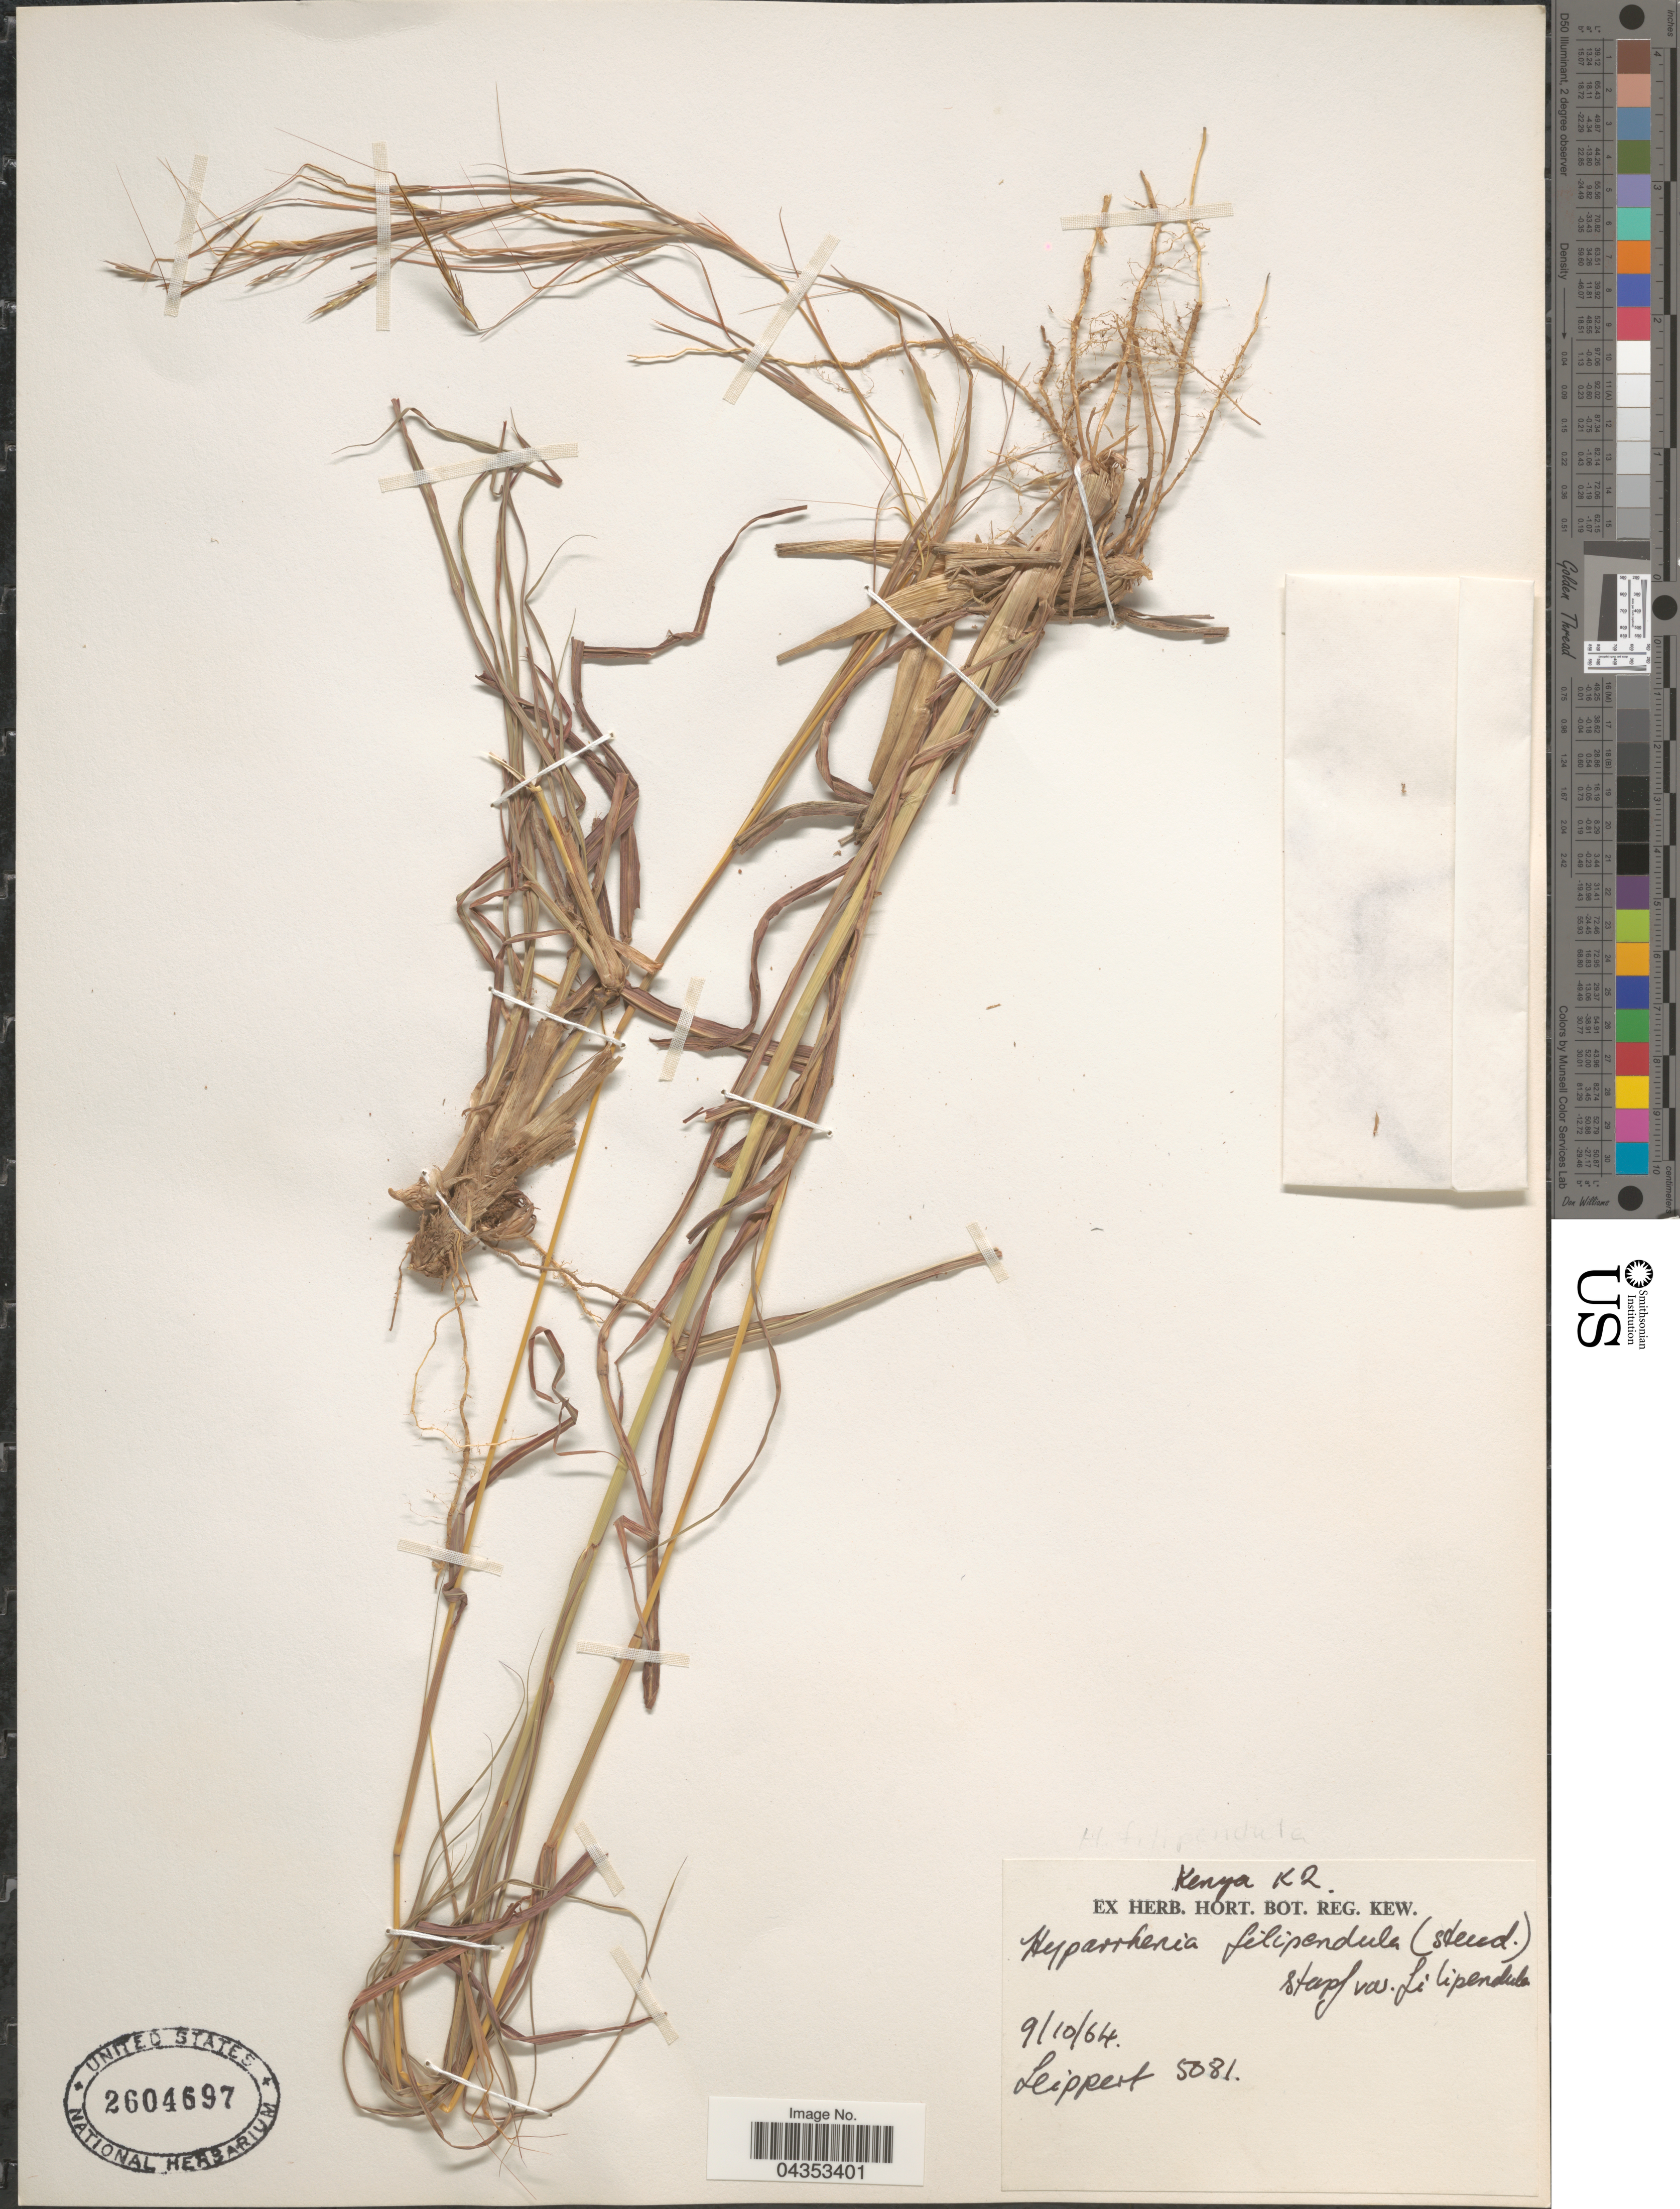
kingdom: Plantae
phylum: Tracheophyta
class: Liliopsida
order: Poales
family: Poaceae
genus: Hyparrhenia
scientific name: Hyparrhenia filipendula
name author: (Hochr.) Stapf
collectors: Leippert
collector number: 5081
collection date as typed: Transcribed d/m/y: 9/10/64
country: Kenya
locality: Kenya K2.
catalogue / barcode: US 2604697